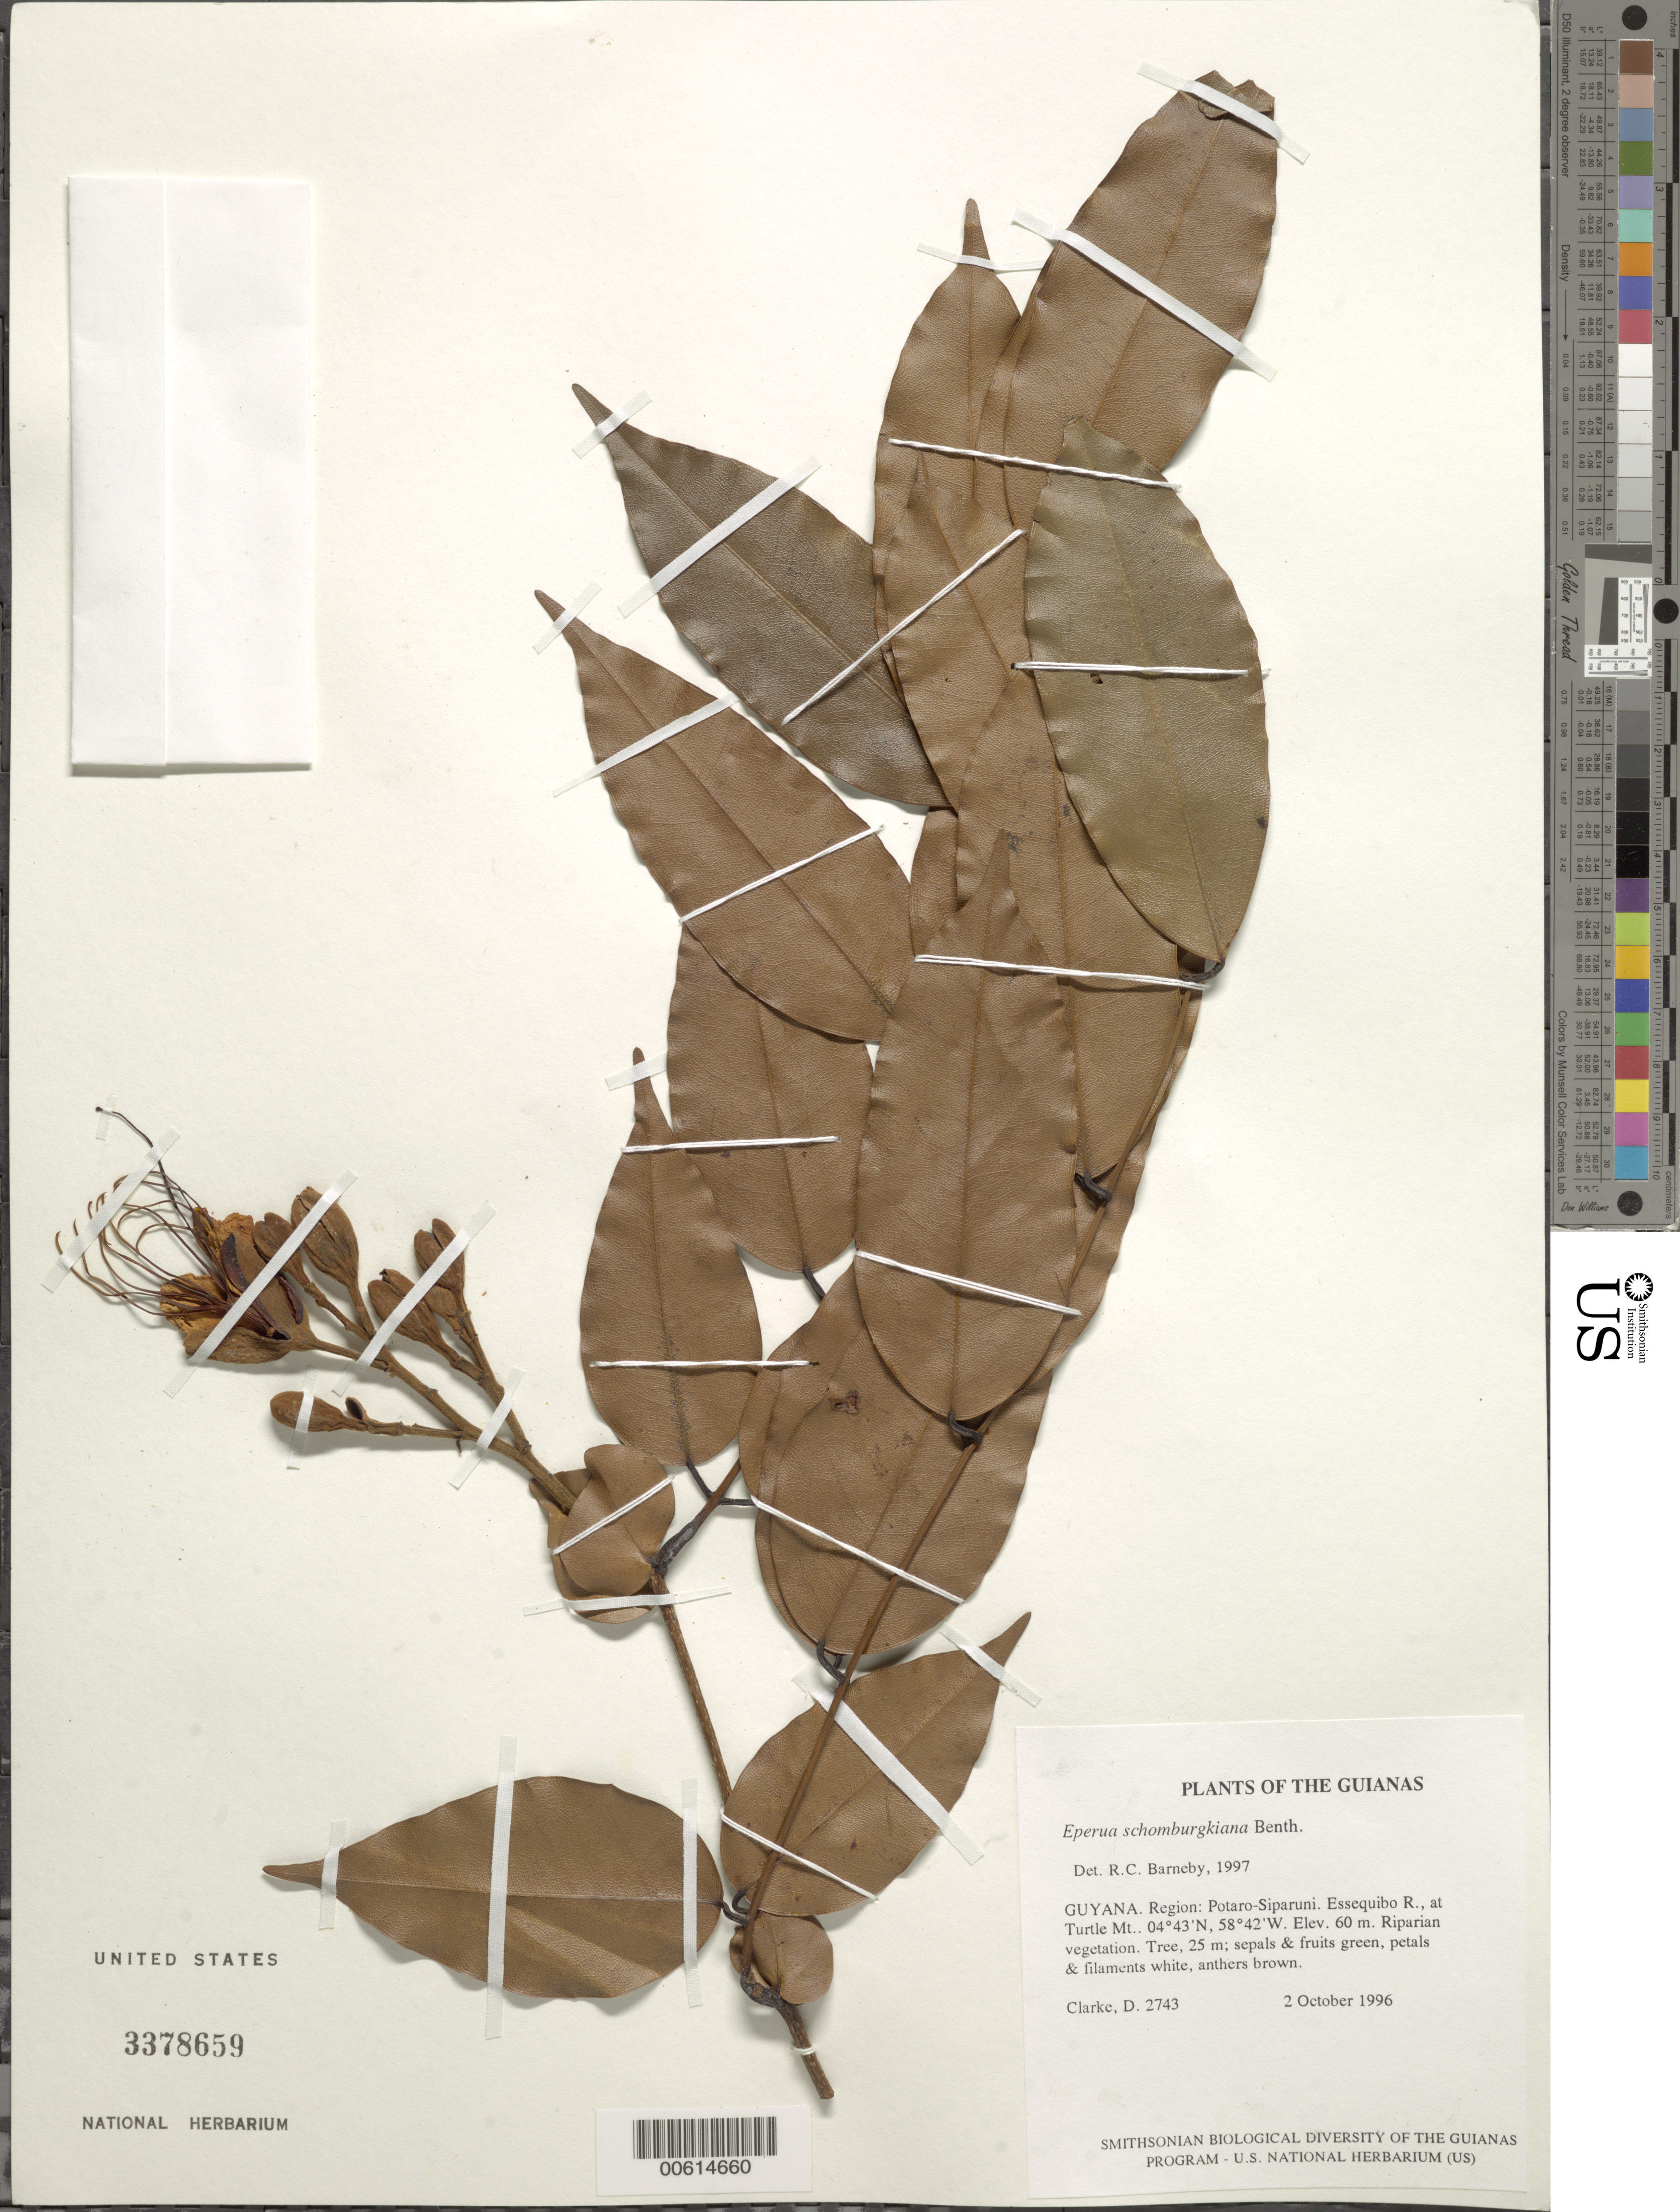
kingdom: Plantae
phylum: Tracheophyta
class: Magnoliopsida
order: Fabales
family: Fabaceae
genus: Eperua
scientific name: Eperua schomburgkiana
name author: Benth.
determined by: Barneby, Rupert C., (NY)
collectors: H. D. Clarke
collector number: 2743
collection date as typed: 2 October 1996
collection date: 1996-10-02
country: Guyana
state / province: Potaro-Siparuni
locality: Iwokrama International Rainforest Reserve; Essequibo R., at Turtle Mt.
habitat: Riparian vegetation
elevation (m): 60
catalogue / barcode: US 3378659